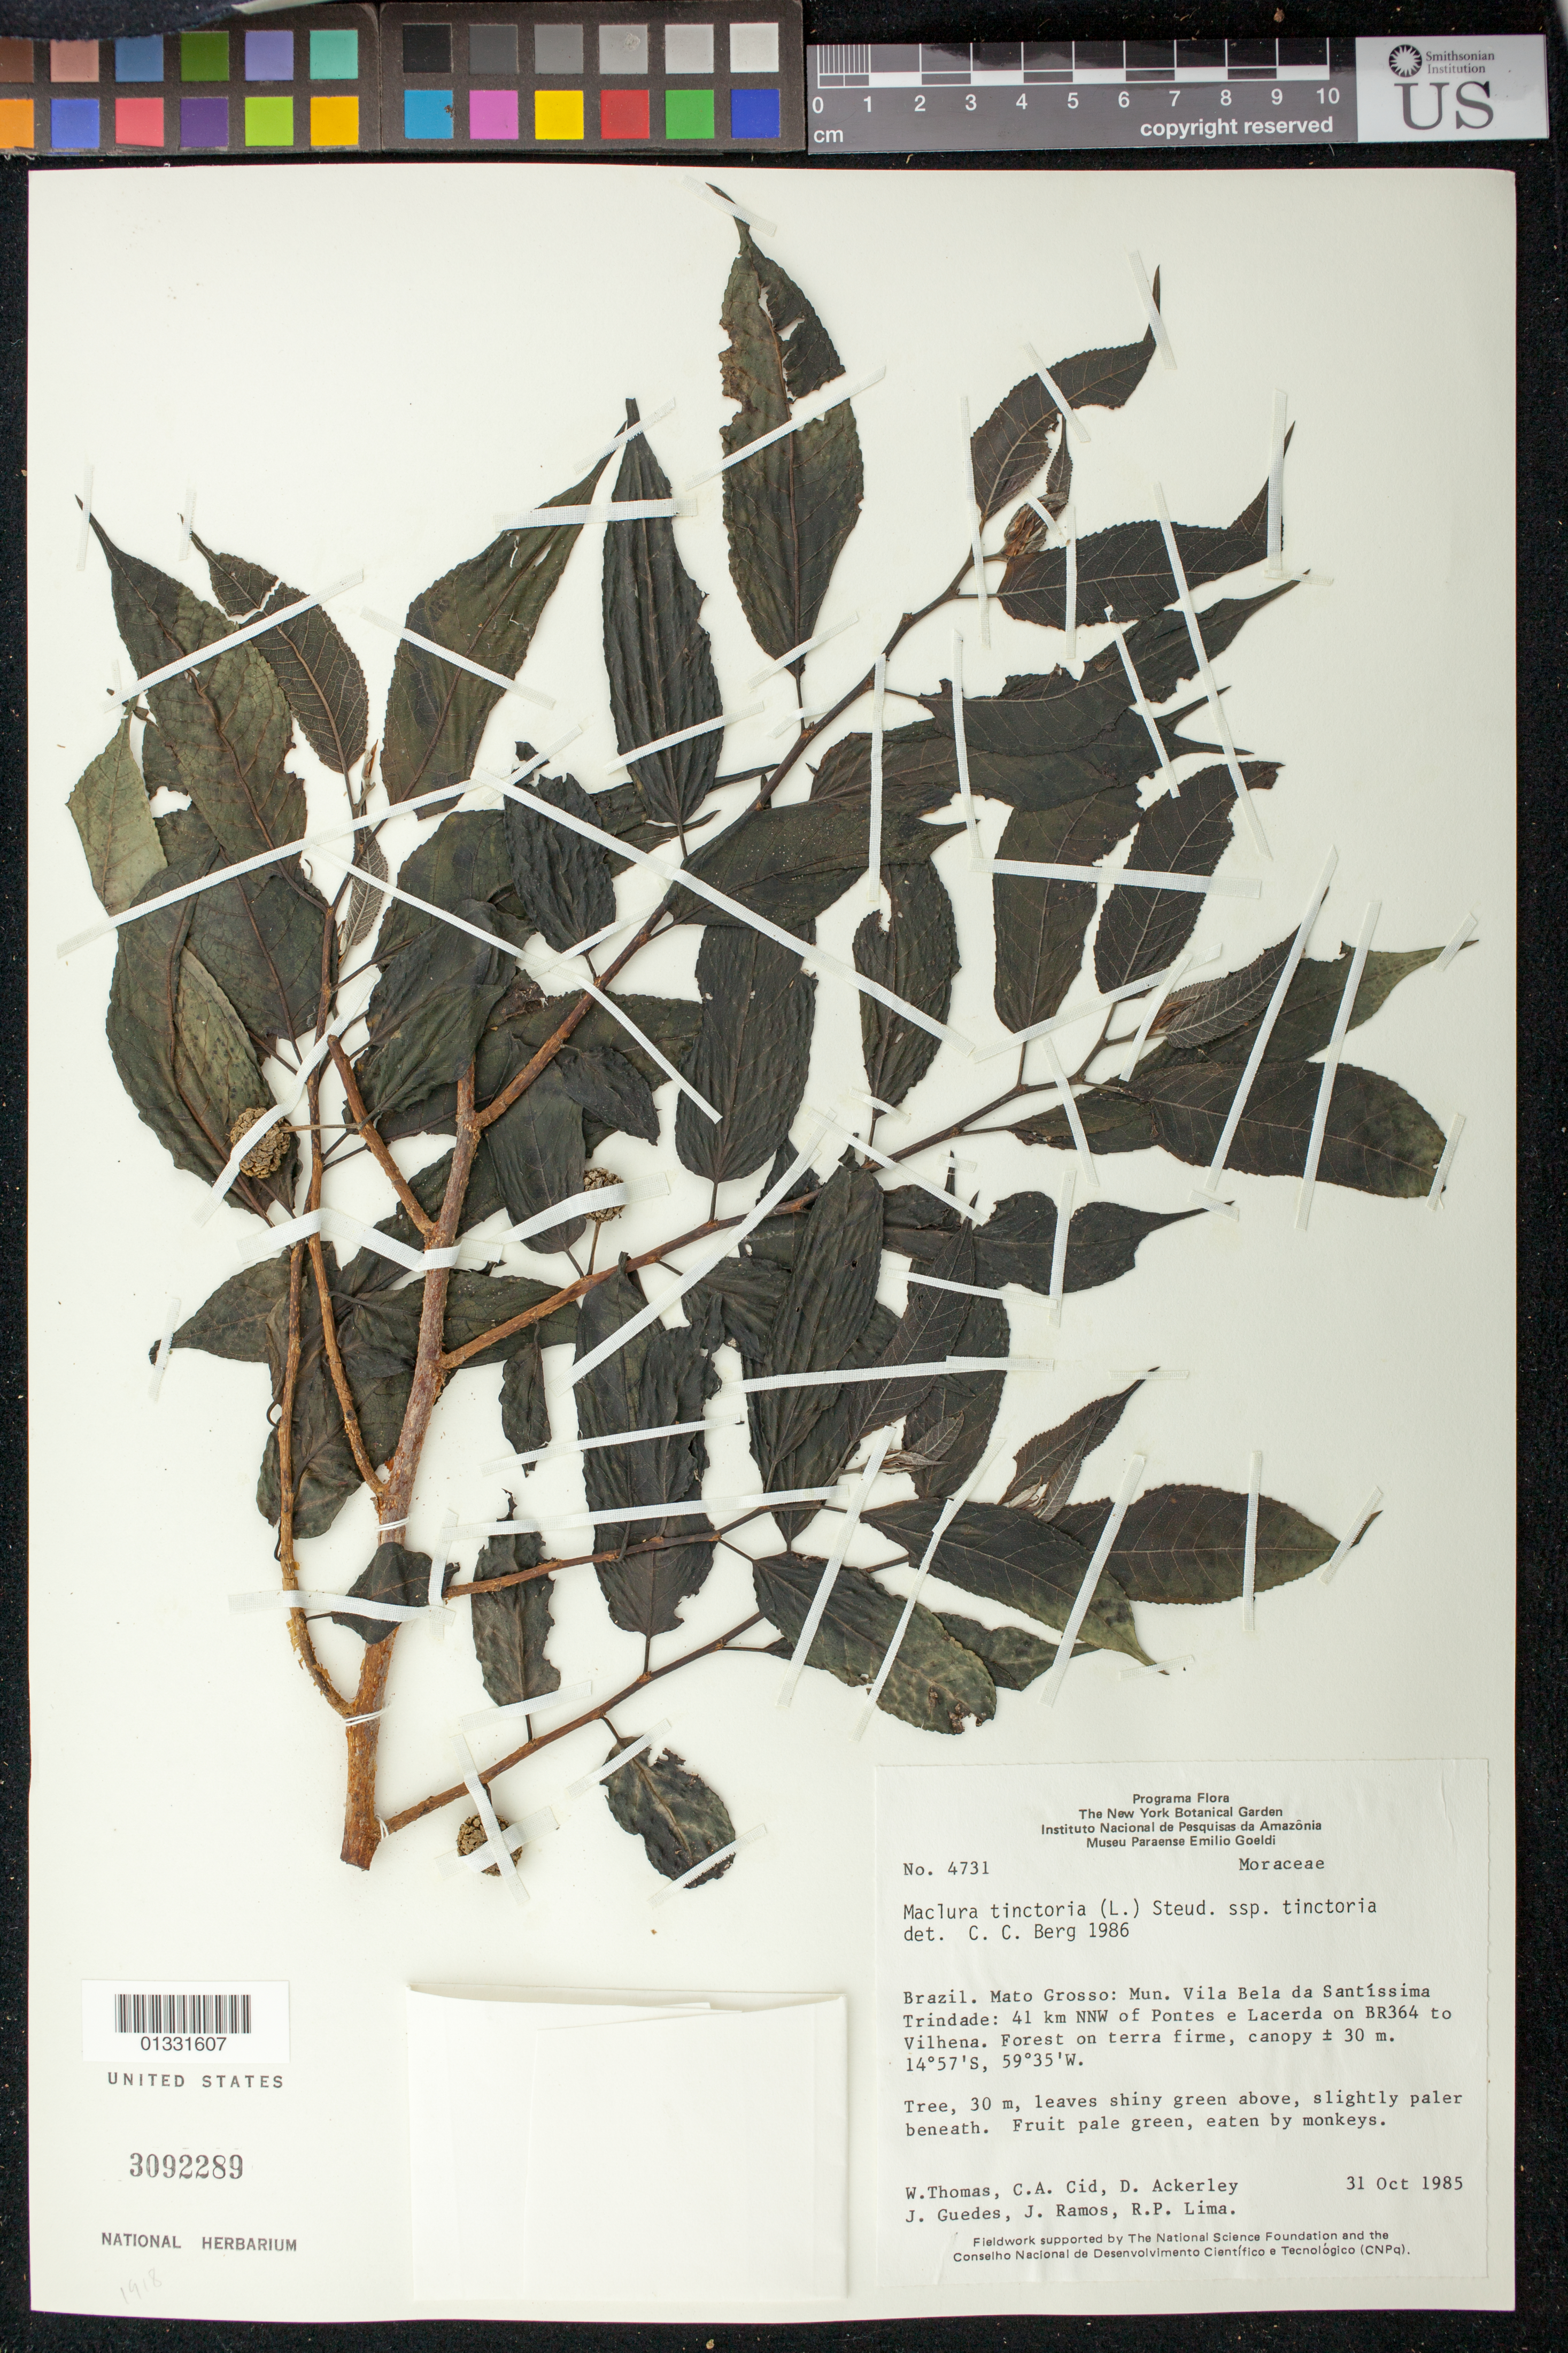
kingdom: Plantae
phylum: Tracheophyta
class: Magnoliopsida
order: Rosales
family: Moraceae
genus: Maclura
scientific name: Maclura tinctoria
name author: (L.) D. Don ex Steud.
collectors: W. Thomas, C. A. Cid Ferreira, D. Ackerley, J. Guedes, J. Ramos & R. P. Lima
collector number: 4731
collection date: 1985-10-31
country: Brazil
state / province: Mato Grosso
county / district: Vila Bela da Santíssima Trindade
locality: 41 km NNW of Pontes e Lacerda on BR 364 to Vilhena.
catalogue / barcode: US 3092289